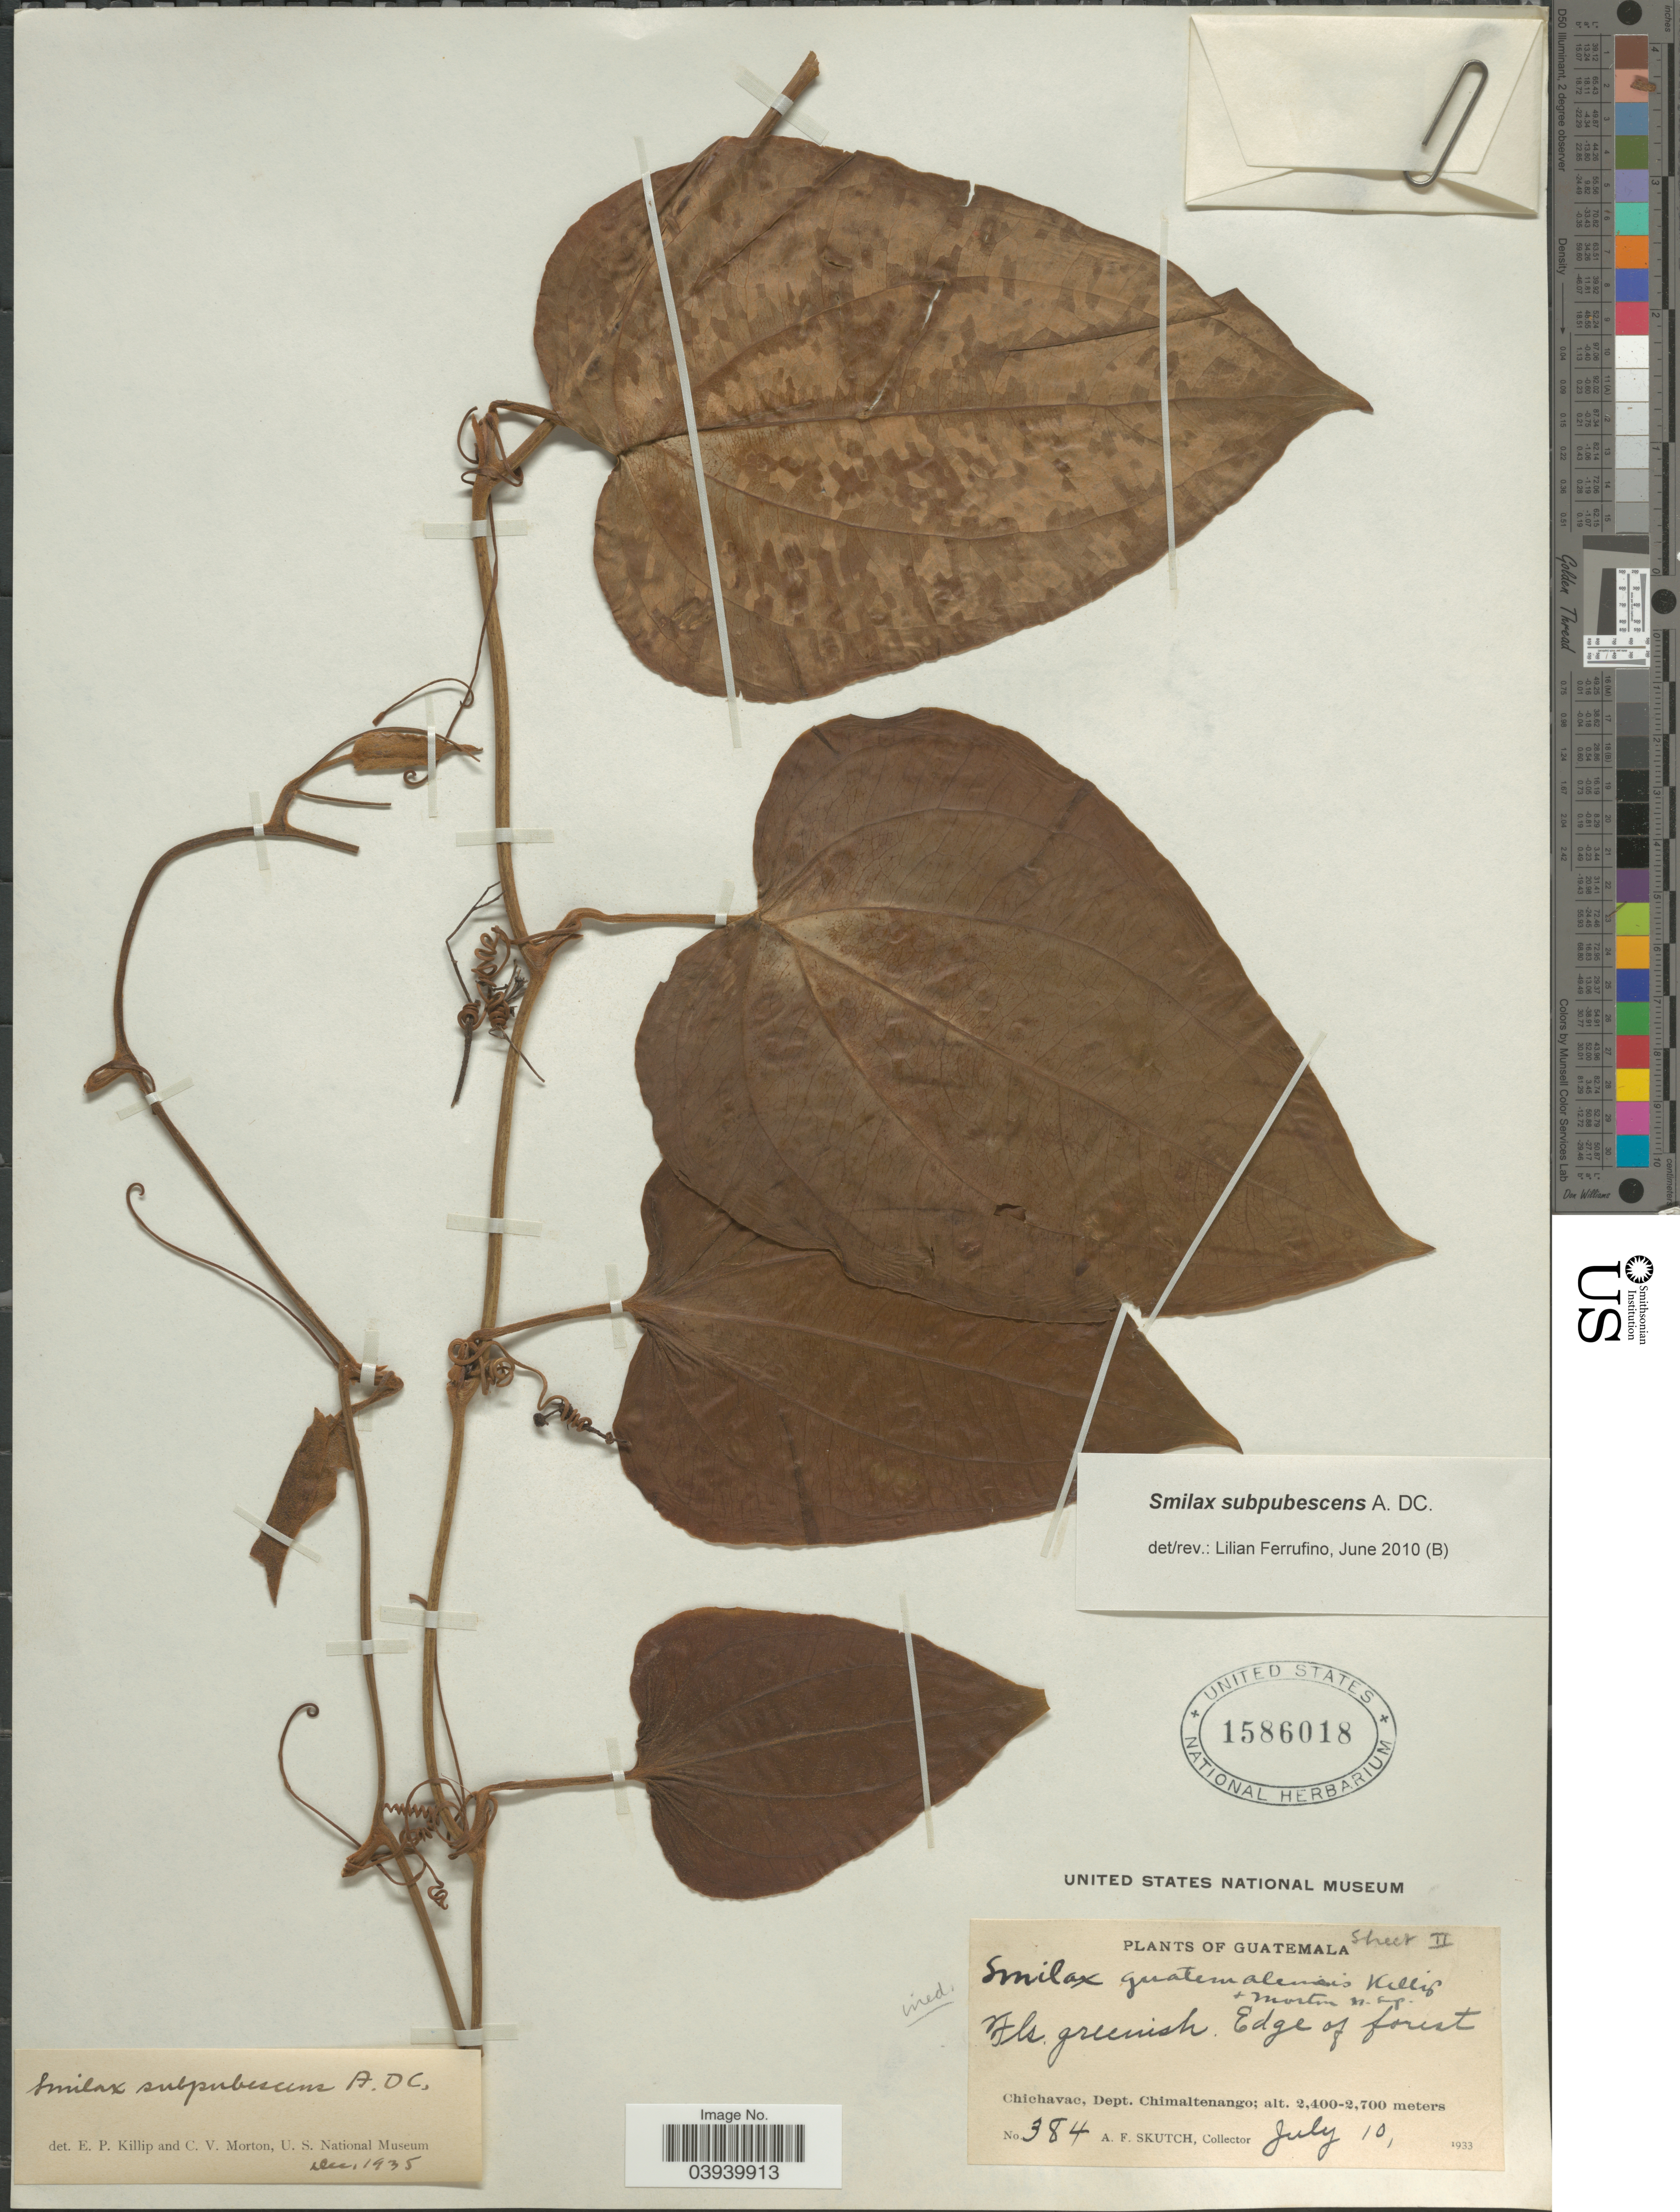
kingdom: Plantae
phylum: Tracheophyta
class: Liliopsida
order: Liliales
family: Smilacaceae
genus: Smilax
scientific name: Smilax subpubescens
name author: A. DC.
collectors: A. F. Skutch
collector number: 384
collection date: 1933-07-10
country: Guatemala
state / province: Chimaltenango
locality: Chichavec, Dept. Chimaltenango.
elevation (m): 2400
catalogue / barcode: US 1586018